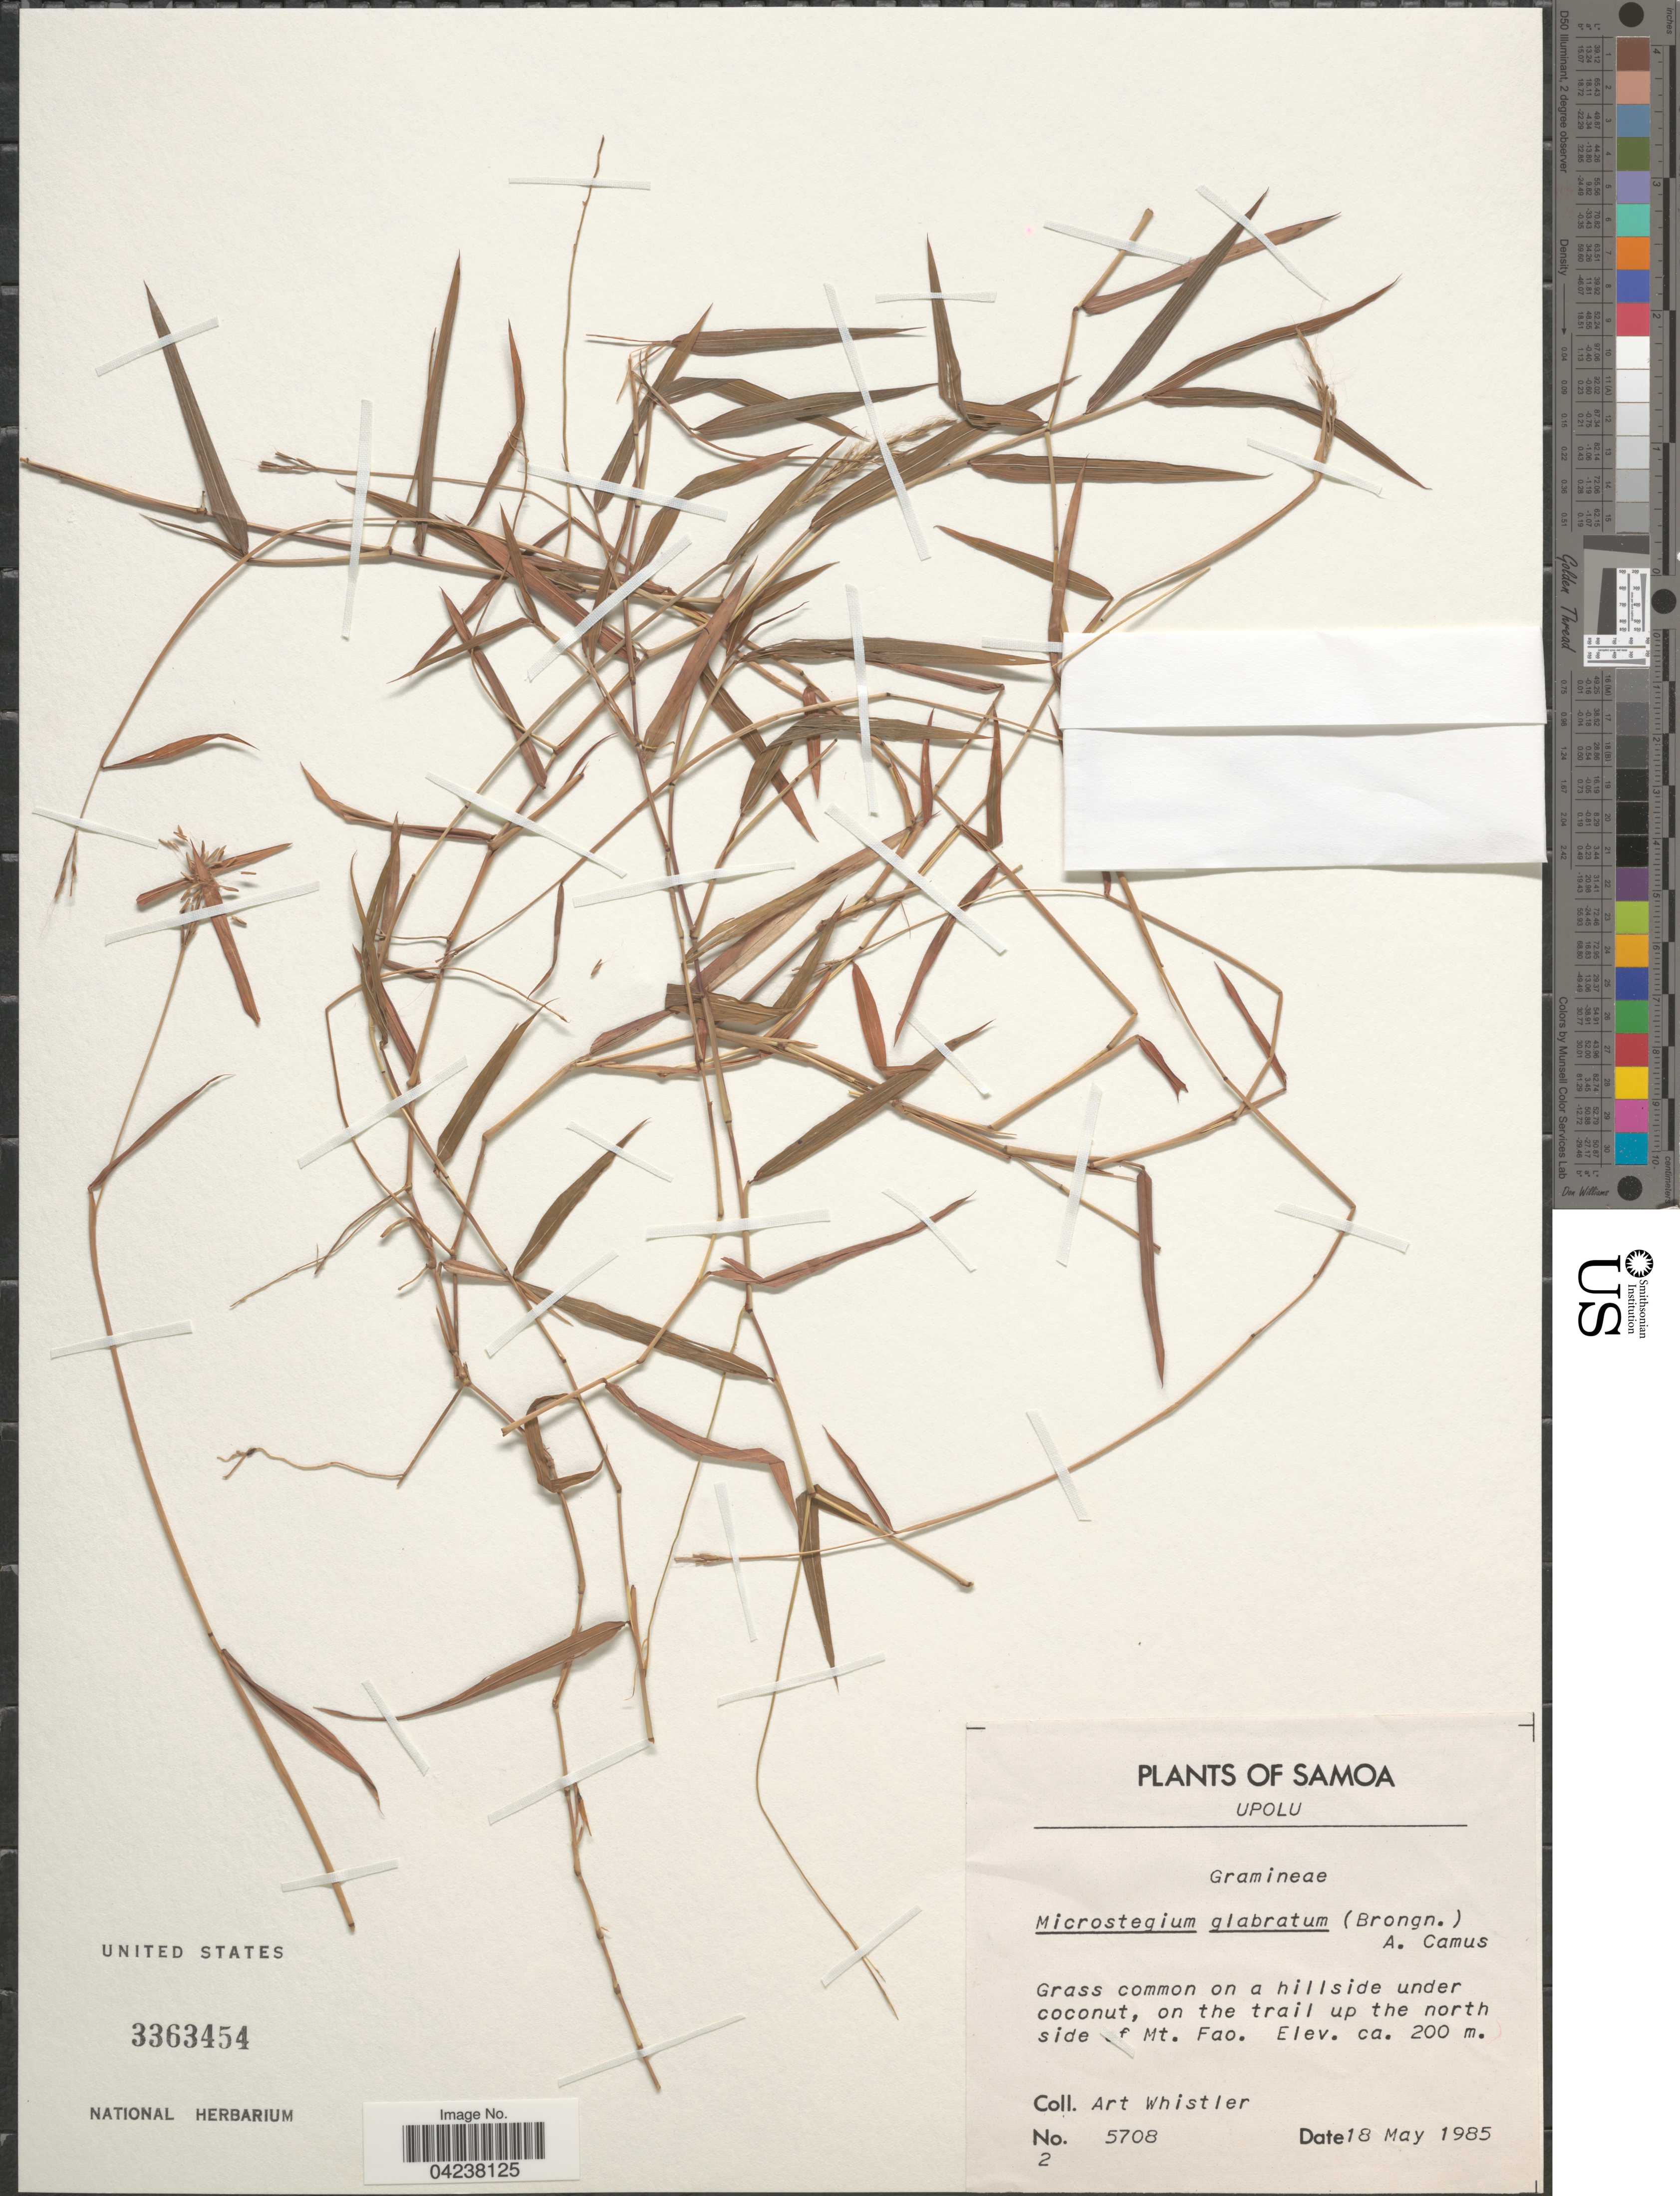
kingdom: Plantae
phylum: Tracheophyta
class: Liliopsida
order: Poales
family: Poaceae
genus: Microstegium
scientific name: Microstegium glabratum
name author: (Trin.) Camus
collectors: A. Whistler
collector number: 5708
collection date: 1985-05-18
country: Samoa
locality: Samoa. Upolu. Grass common on a hillside under coconut, on the trail up the north side of Mt. Fao.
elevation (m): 200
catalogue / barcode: US 3363454